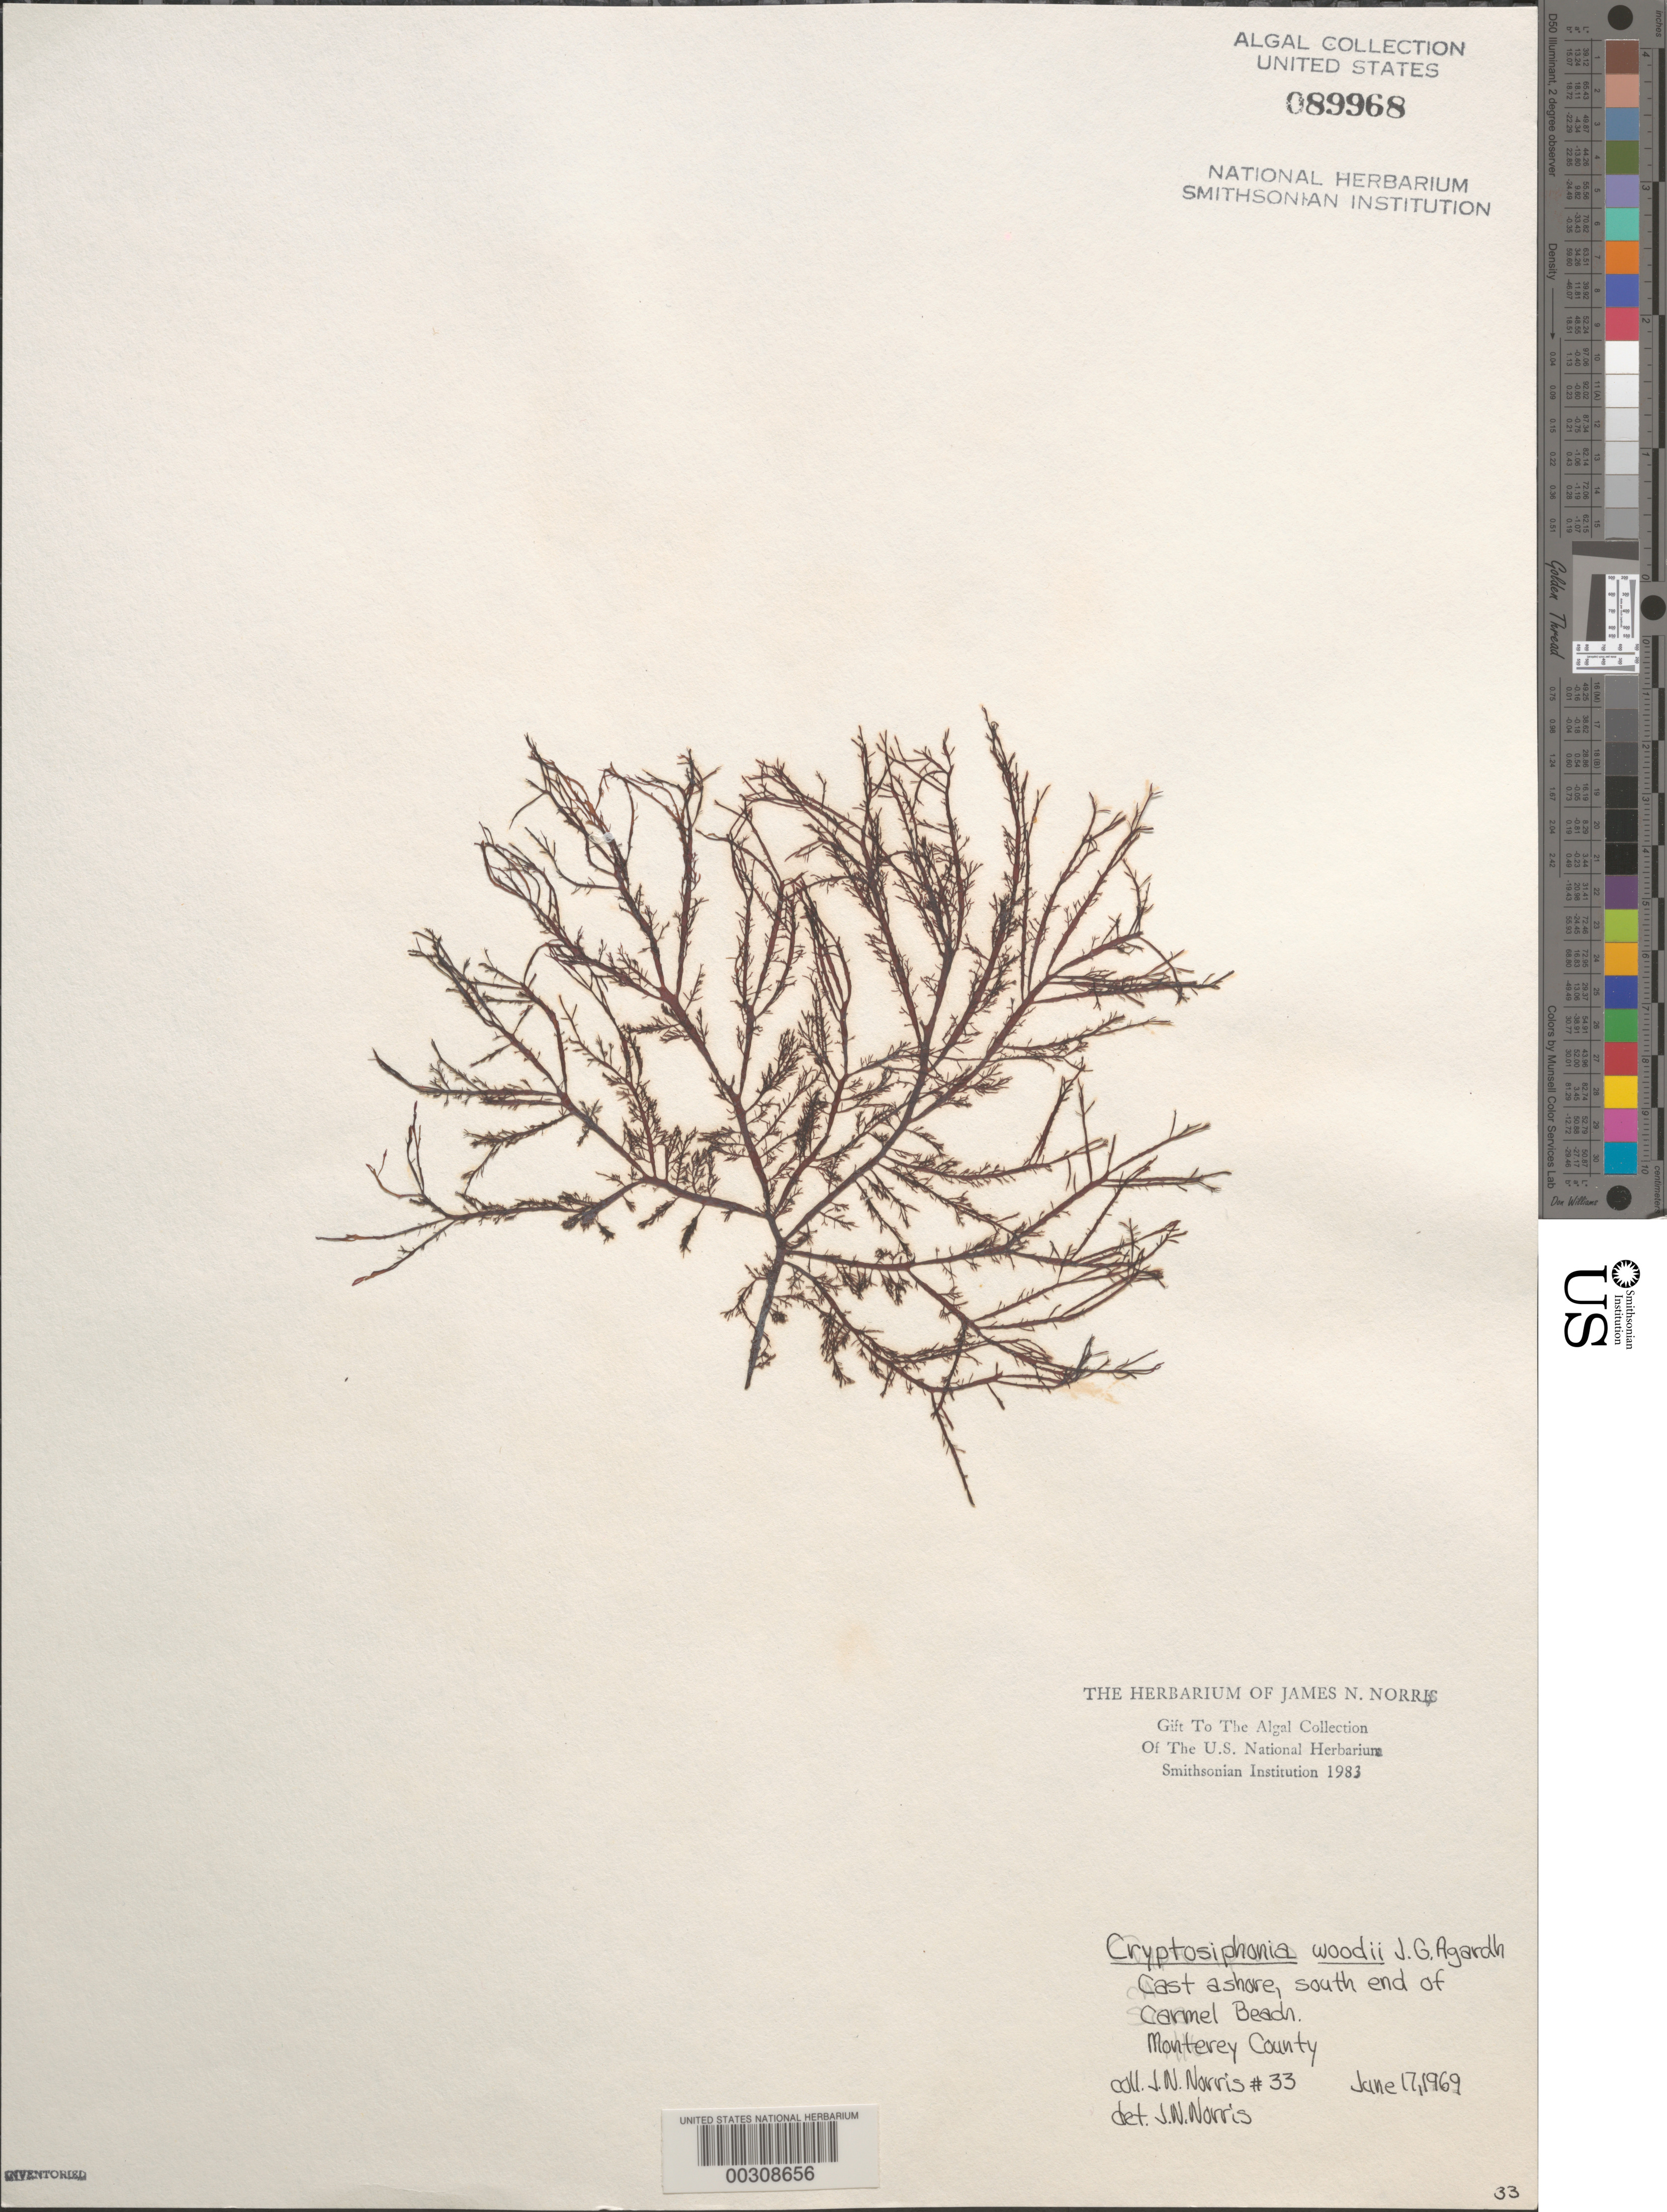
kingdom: Plantae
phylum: Rhodophyta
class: Florideophyceae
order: Gigartinales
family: Dumontiaceae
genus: Cryptosiphonia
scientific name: Cryptosiphonia woodii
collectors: J. Norris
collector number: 33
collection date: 1969-06-17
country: United States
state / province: California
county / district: Monterey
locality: Cast ashore, south end of Carmel Beach. Monterey County.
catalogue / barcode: US 89968